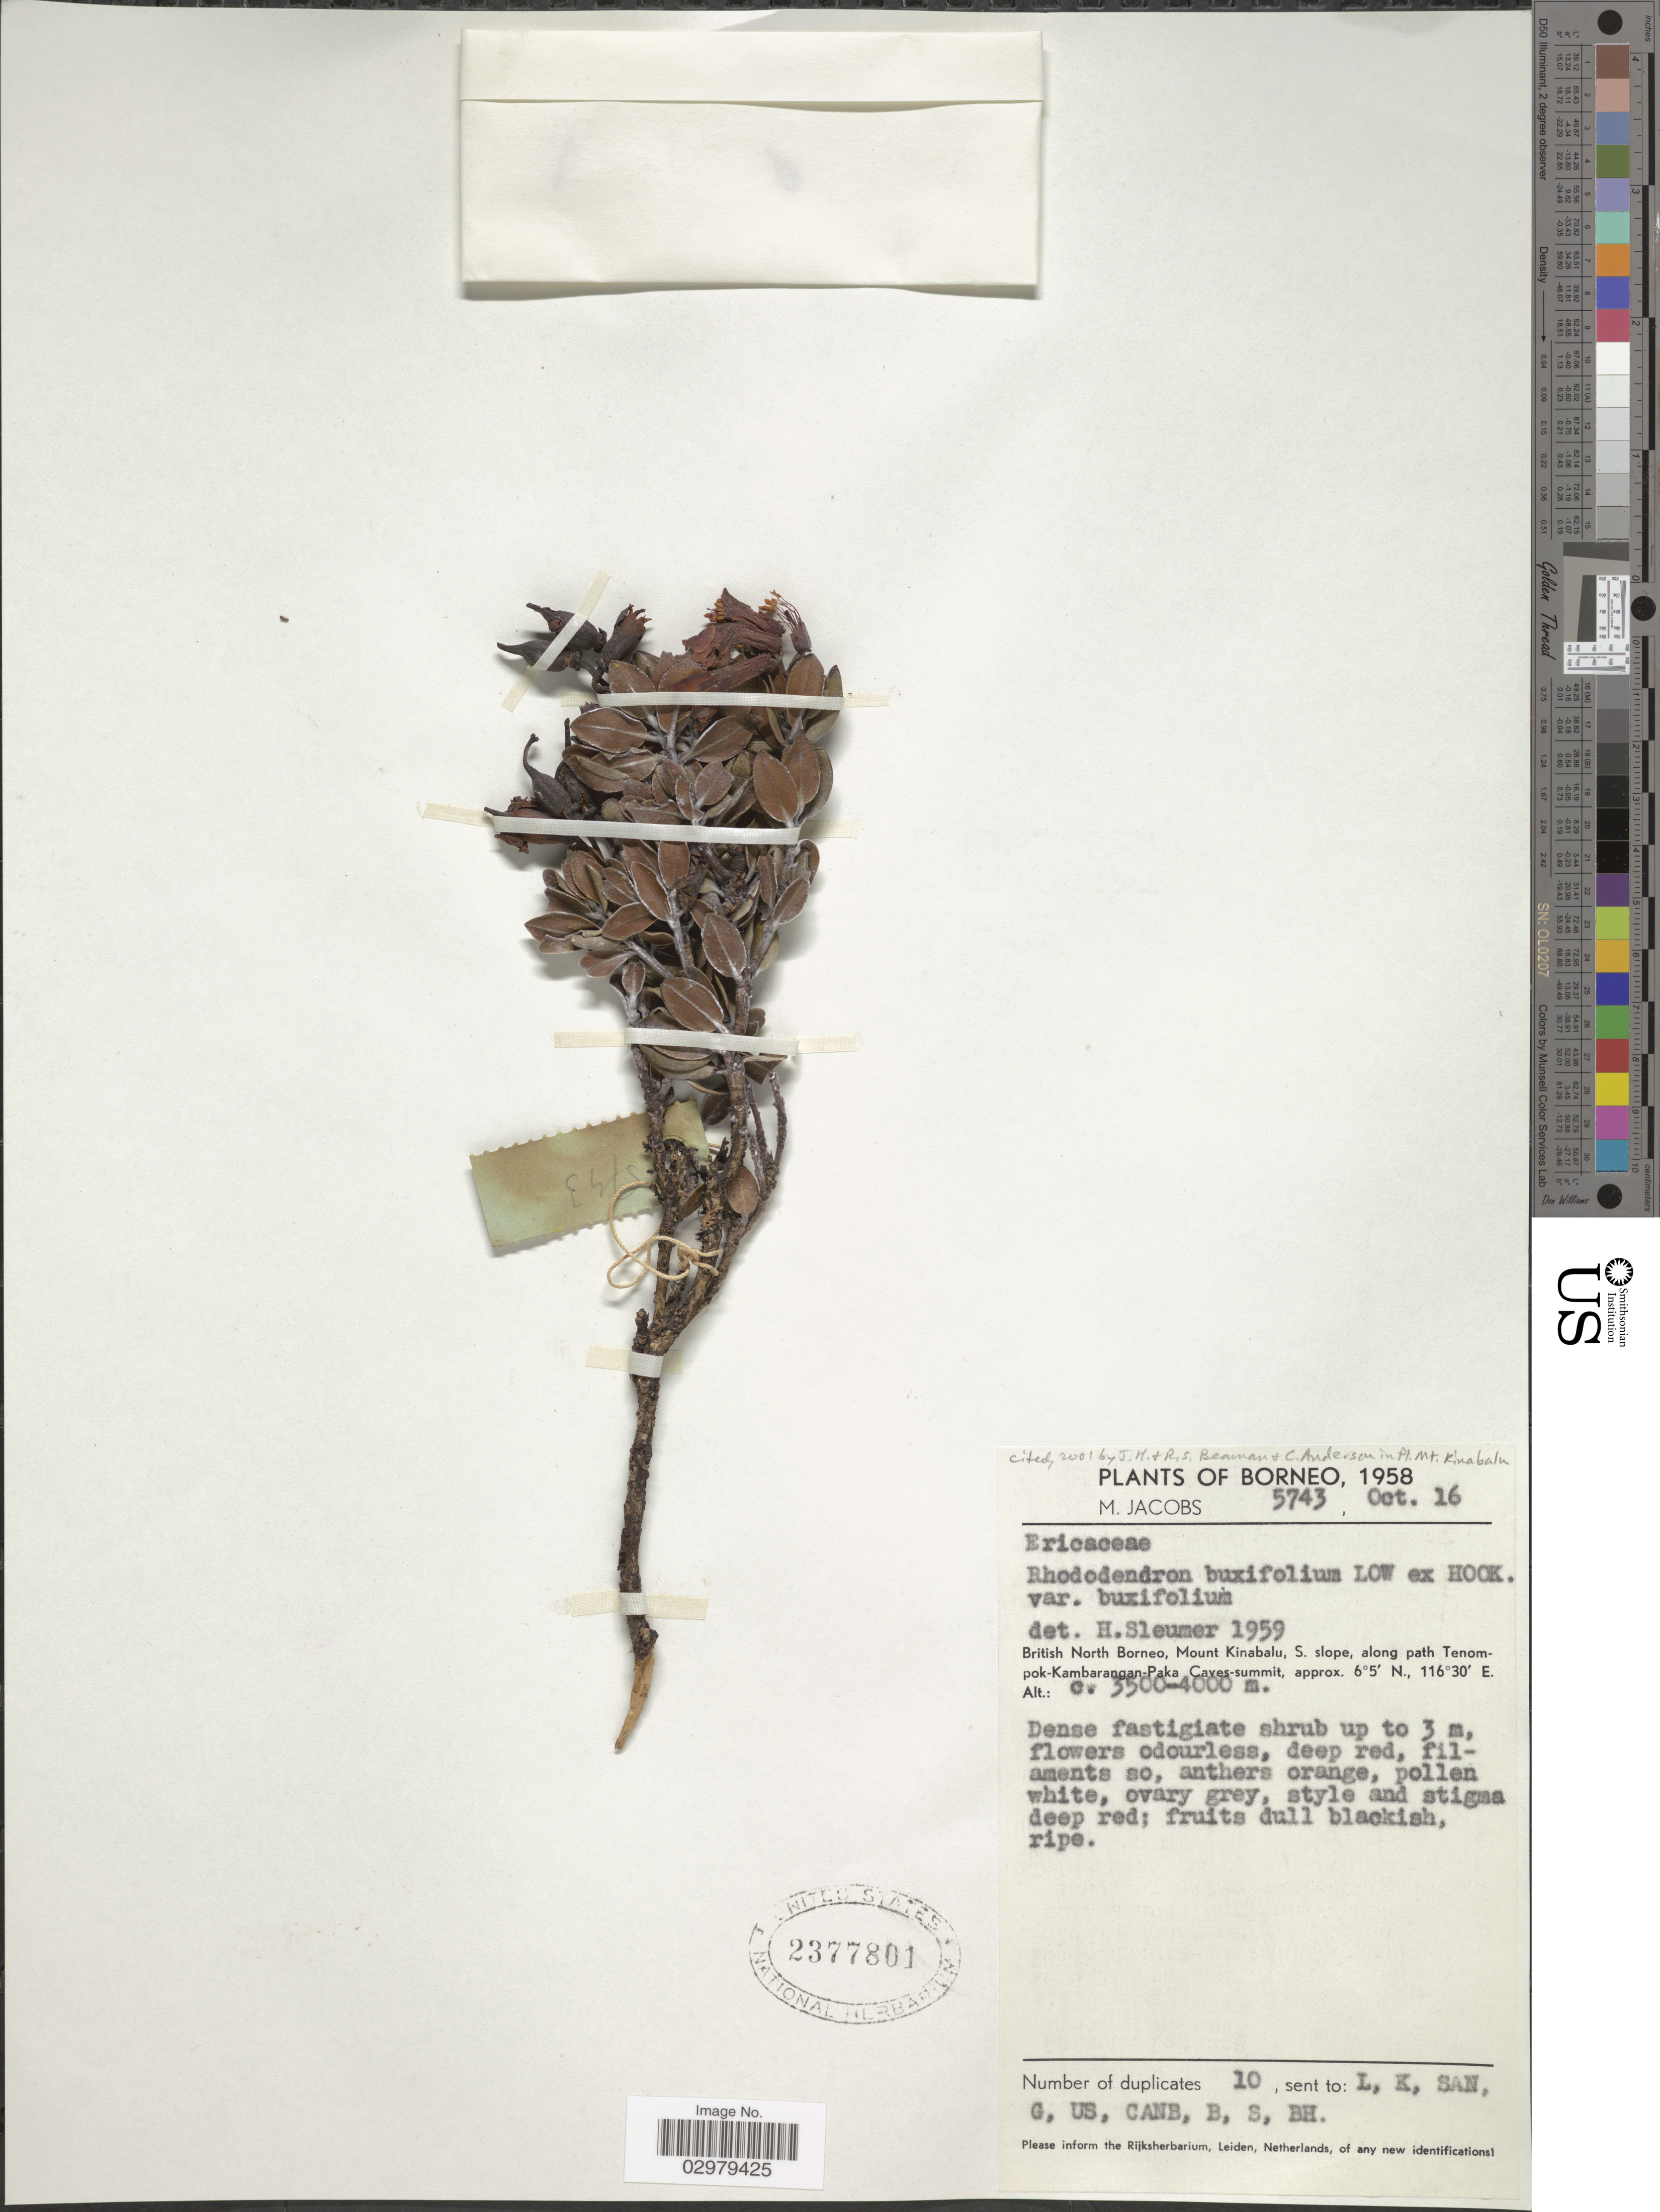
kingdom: Plantae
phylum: Tracheophyta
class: Magnoliopsida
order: Ericales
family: Ericaceae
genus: Rhododendron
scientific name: Rhododendron buxifolium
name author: H. Low ex Hook. f.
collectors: M. Jacobs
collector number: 5743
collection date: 1958-10-16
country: Malaysia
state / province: Sabah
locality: Borneo. British North Borneo, Mount Kinabalu, S. slope along path Tenompok-Kambarangan-Paka Caves-summit.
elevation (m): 3500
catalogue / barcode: US 2377801